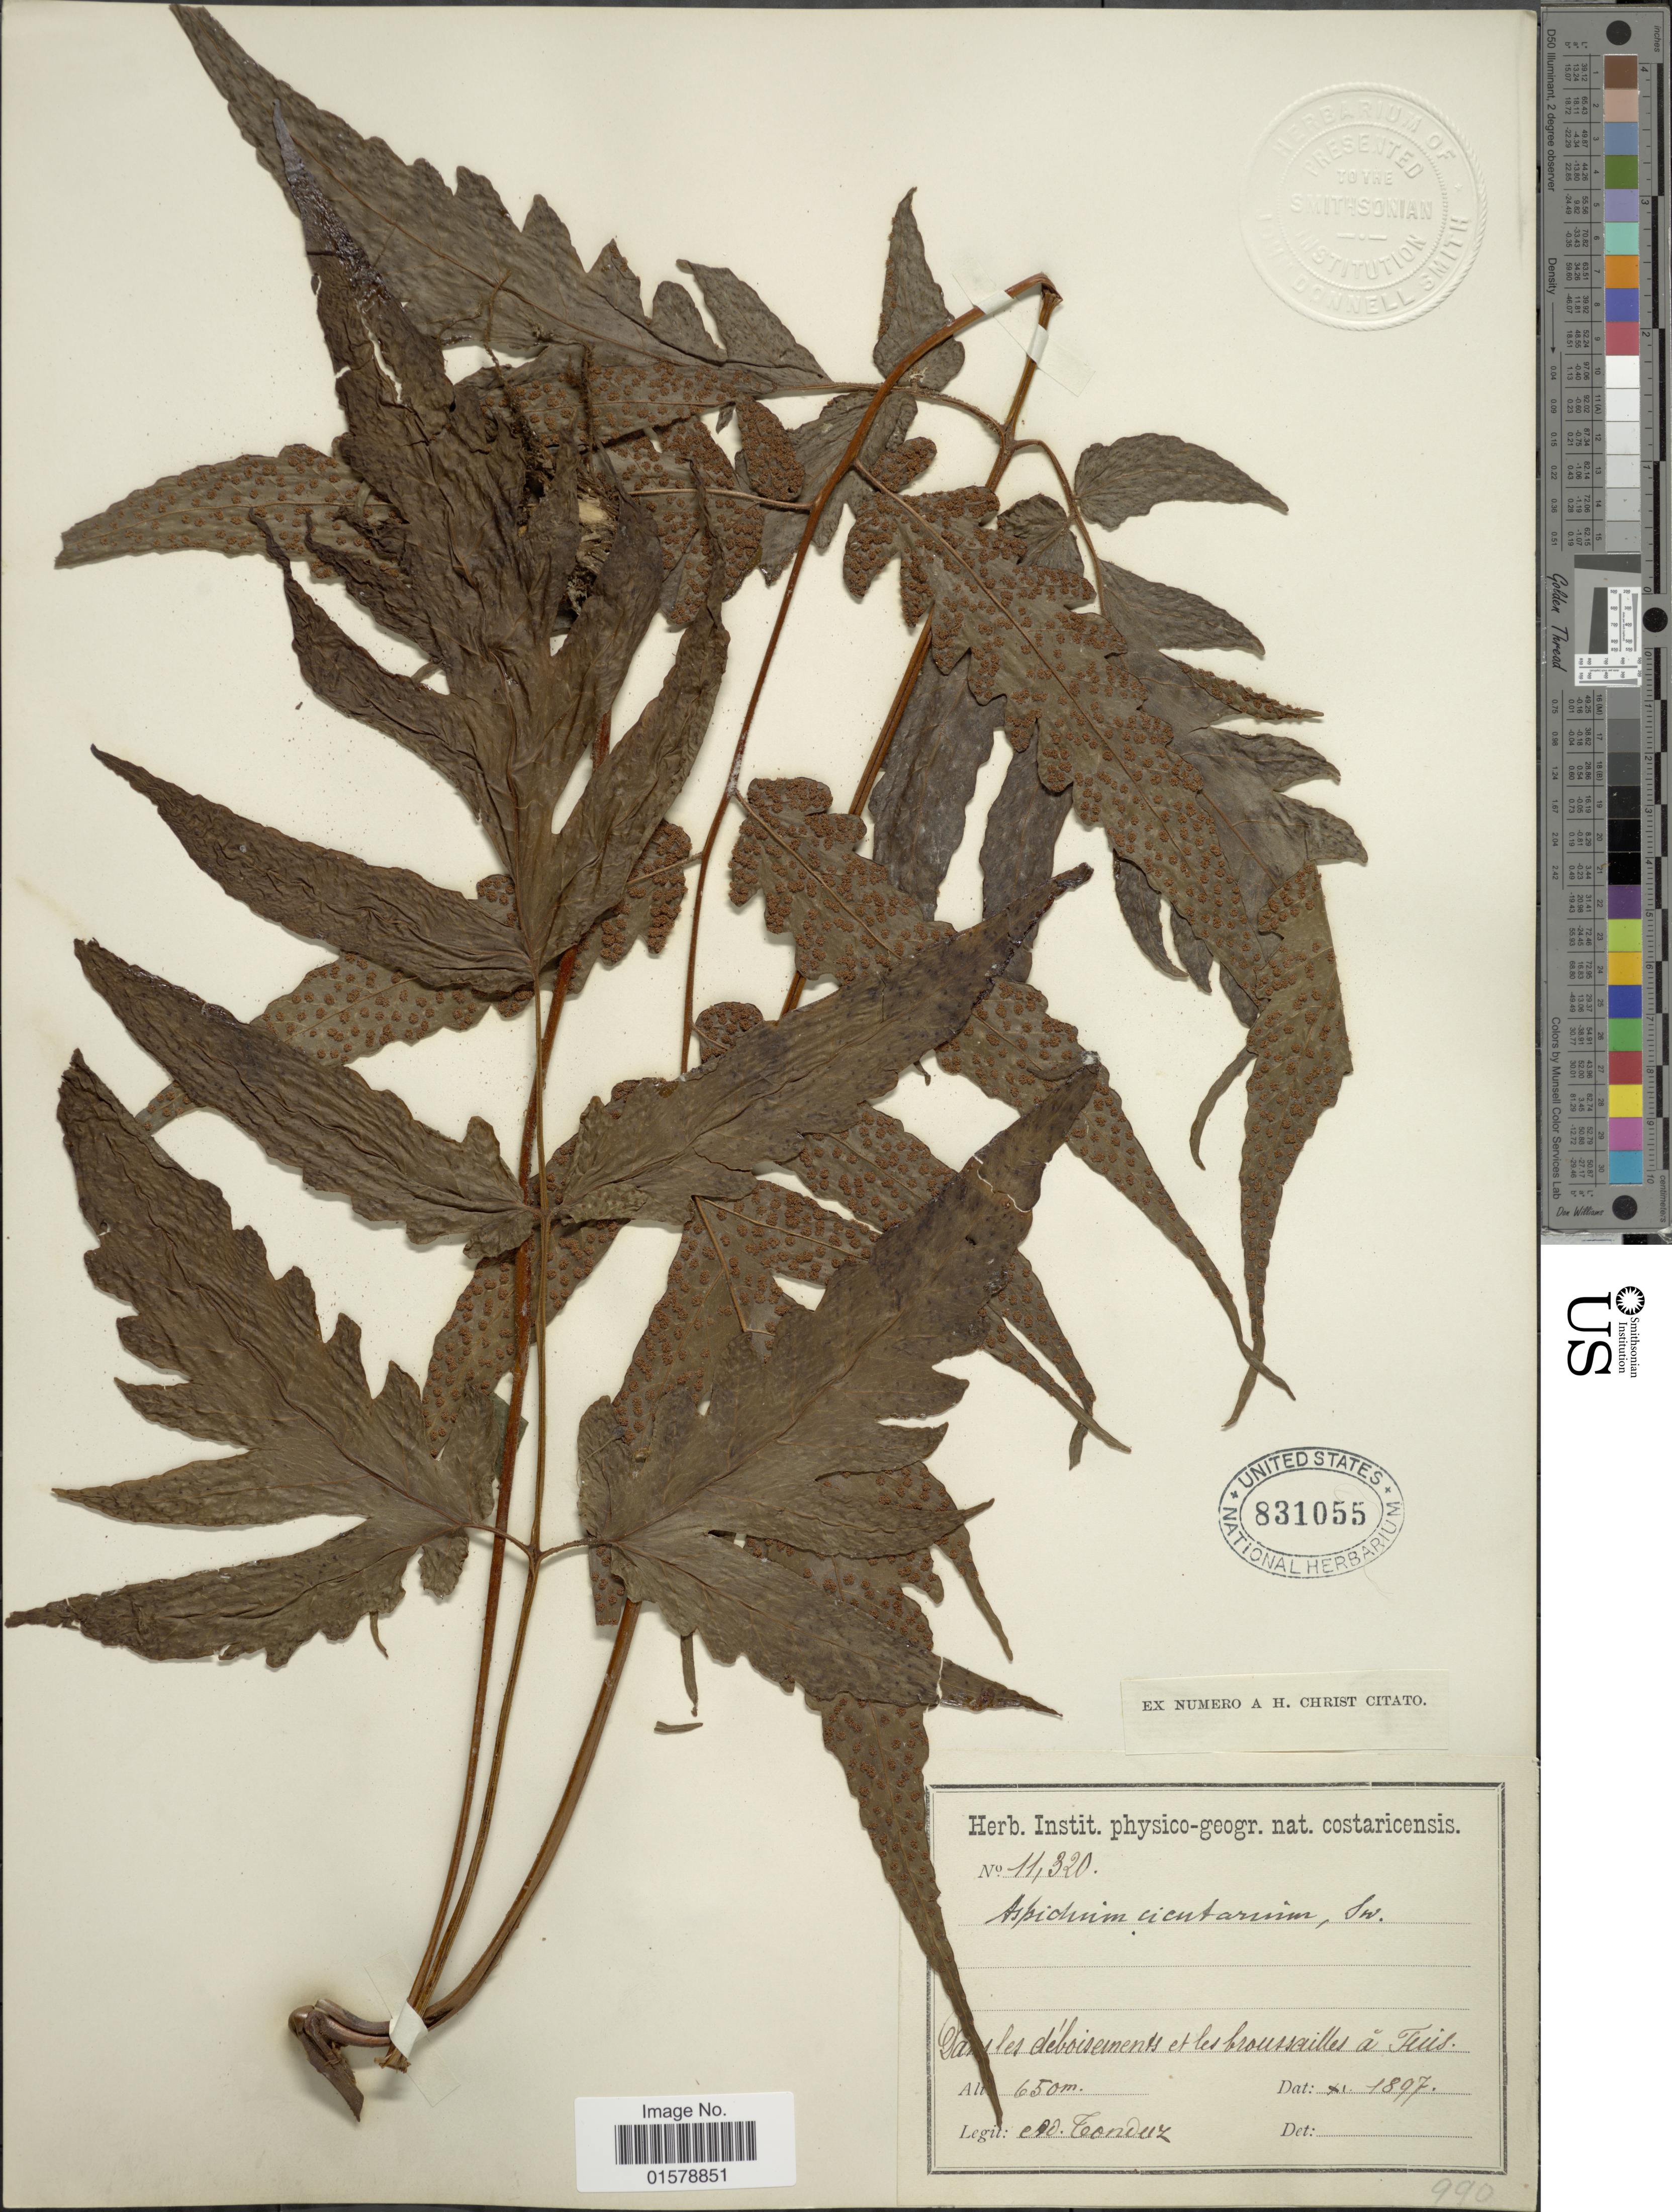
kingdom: Plantae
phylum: Tracheophyta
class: Polypodiopsida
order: Polypodiales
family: Tectariaceae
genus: Tectaria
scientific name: Tectaria rivalis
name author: (Mett. ex Kuhn) C. Chr.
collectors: A. Tonduz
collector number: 11320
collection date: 1897-11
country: Costa Rica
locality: Dans les deboisements et les broussailles a Tuis.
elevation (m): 650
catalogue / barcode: US 831055